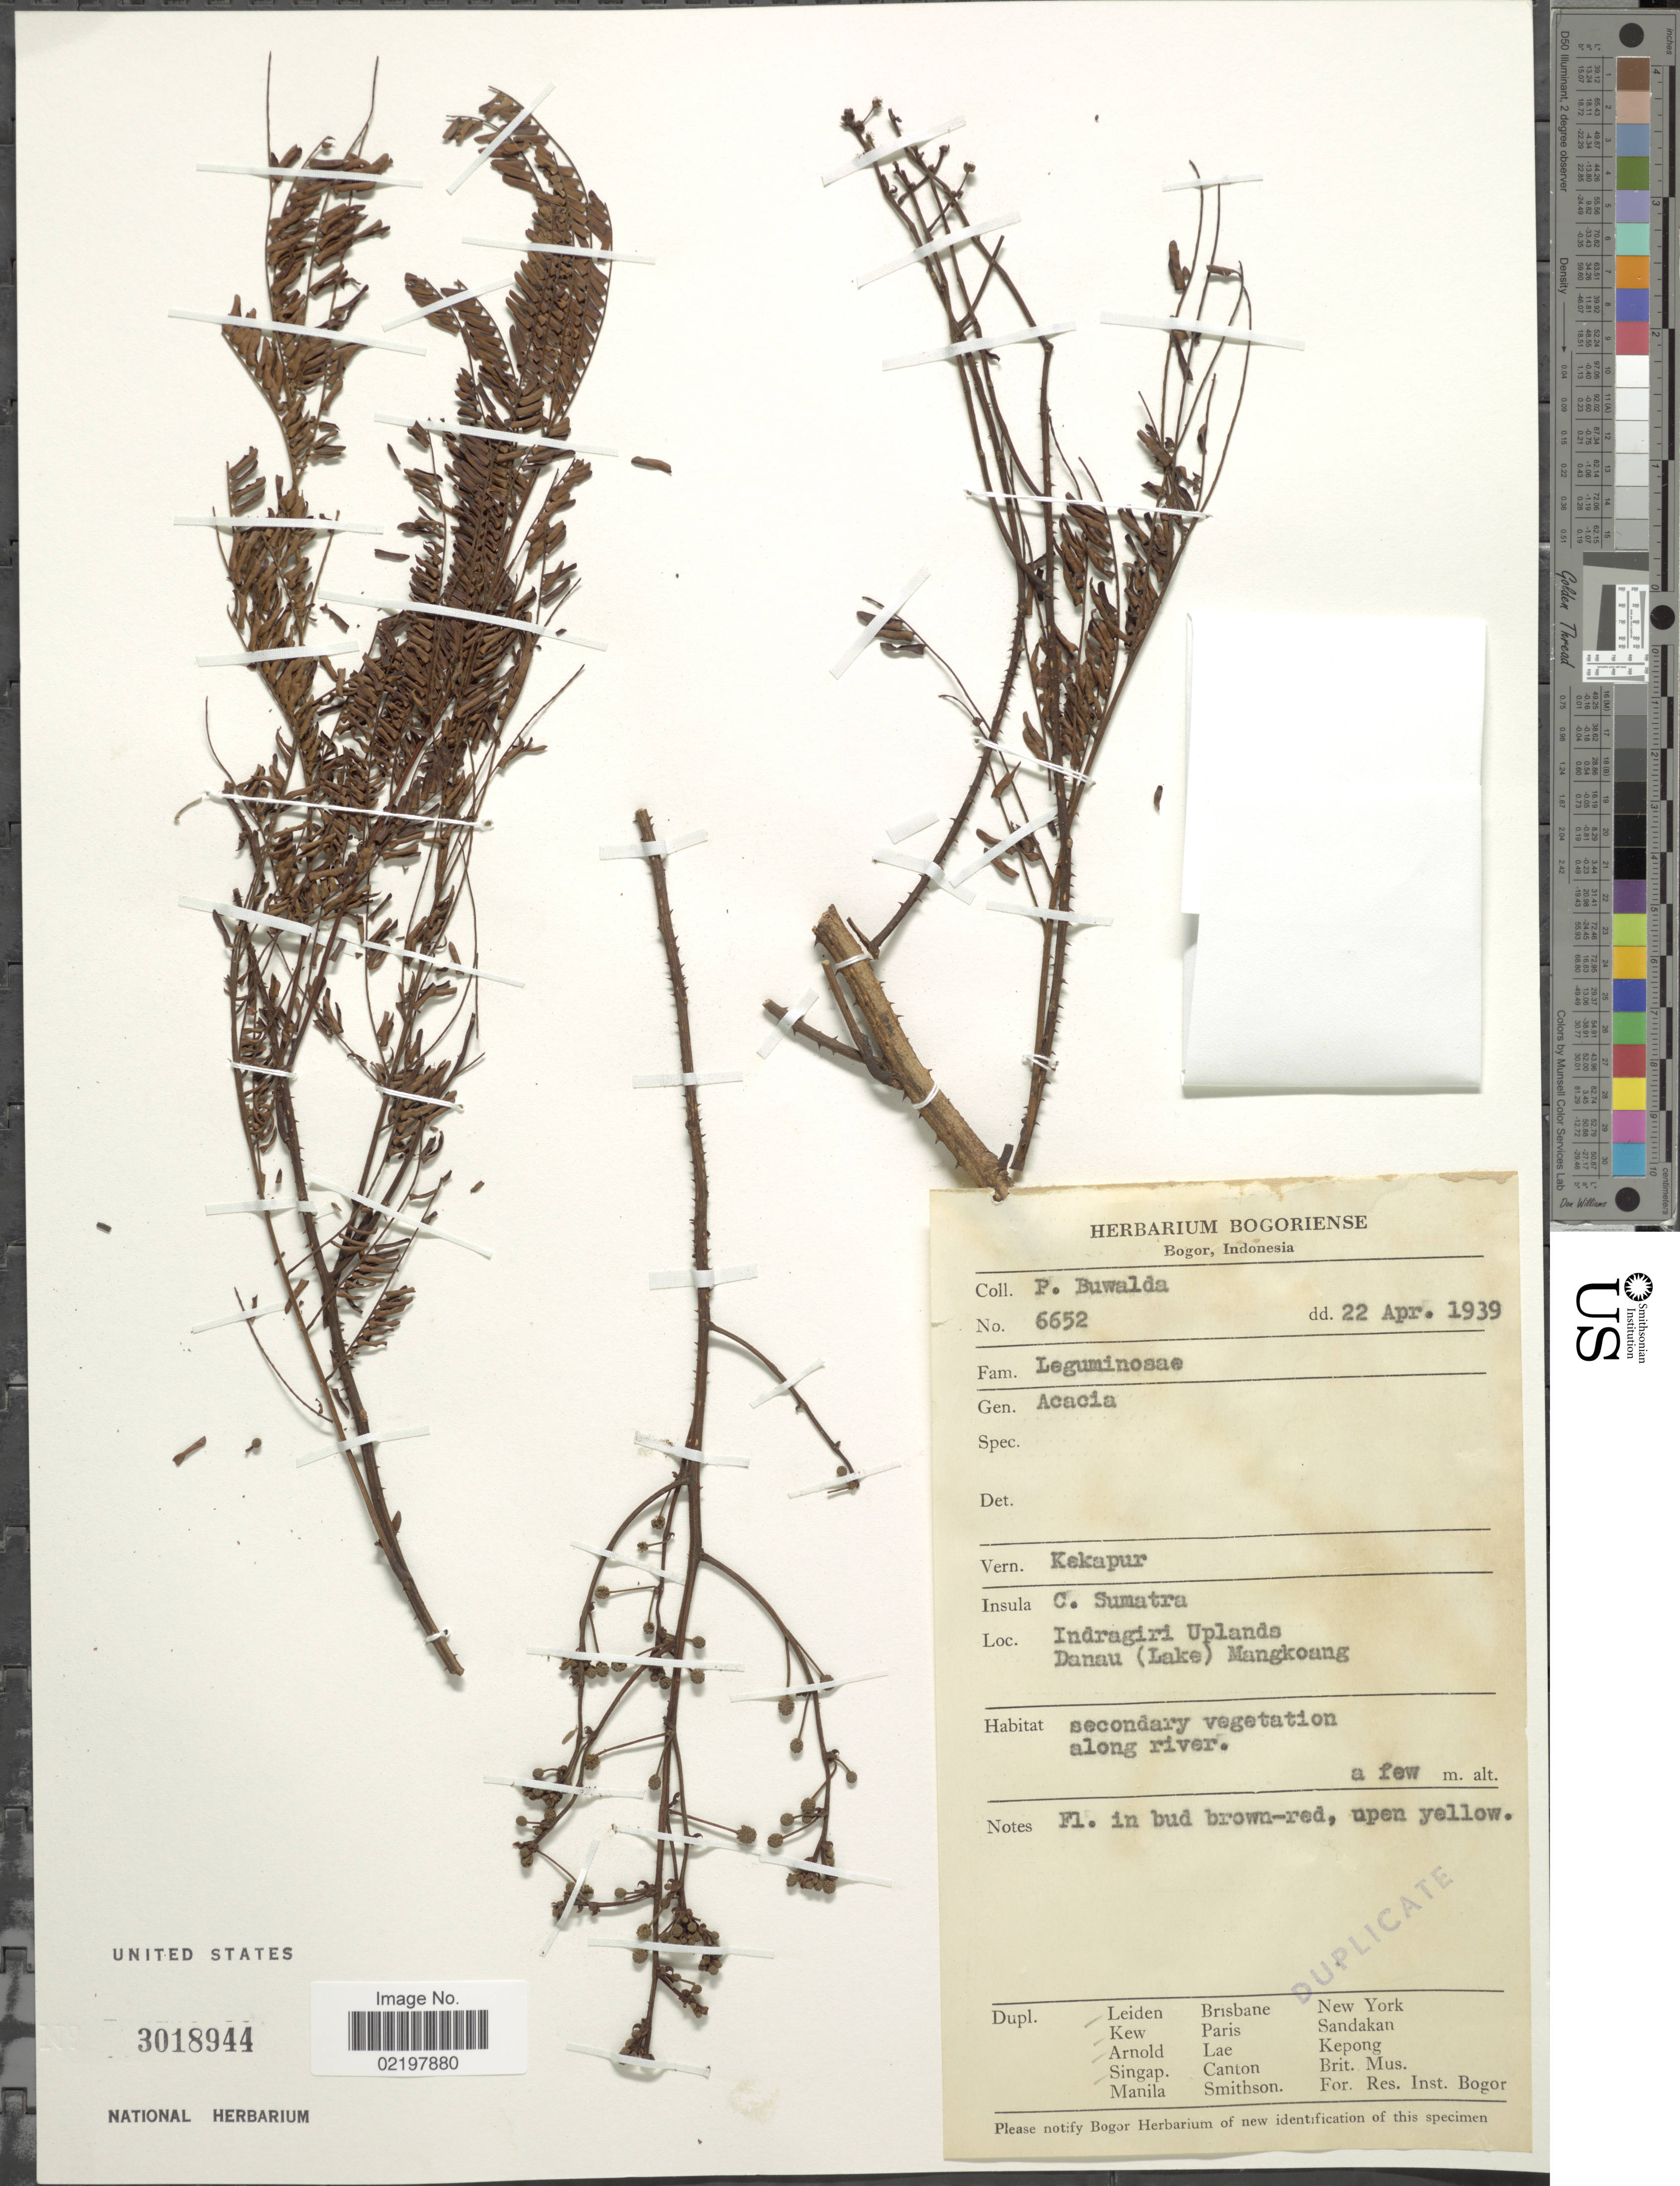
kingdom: Plantae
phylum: Tracheophyta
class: Magnoliopsida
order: Fabales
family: Fabaceae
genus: Acacia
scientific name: Acacia sp.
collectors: P. Buwalda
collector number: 6652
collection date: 1939-04-22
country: Indonesia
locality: Bogor, Indragiri Uplands, Danau (Lake) mangkoang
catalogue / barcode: US 3018944